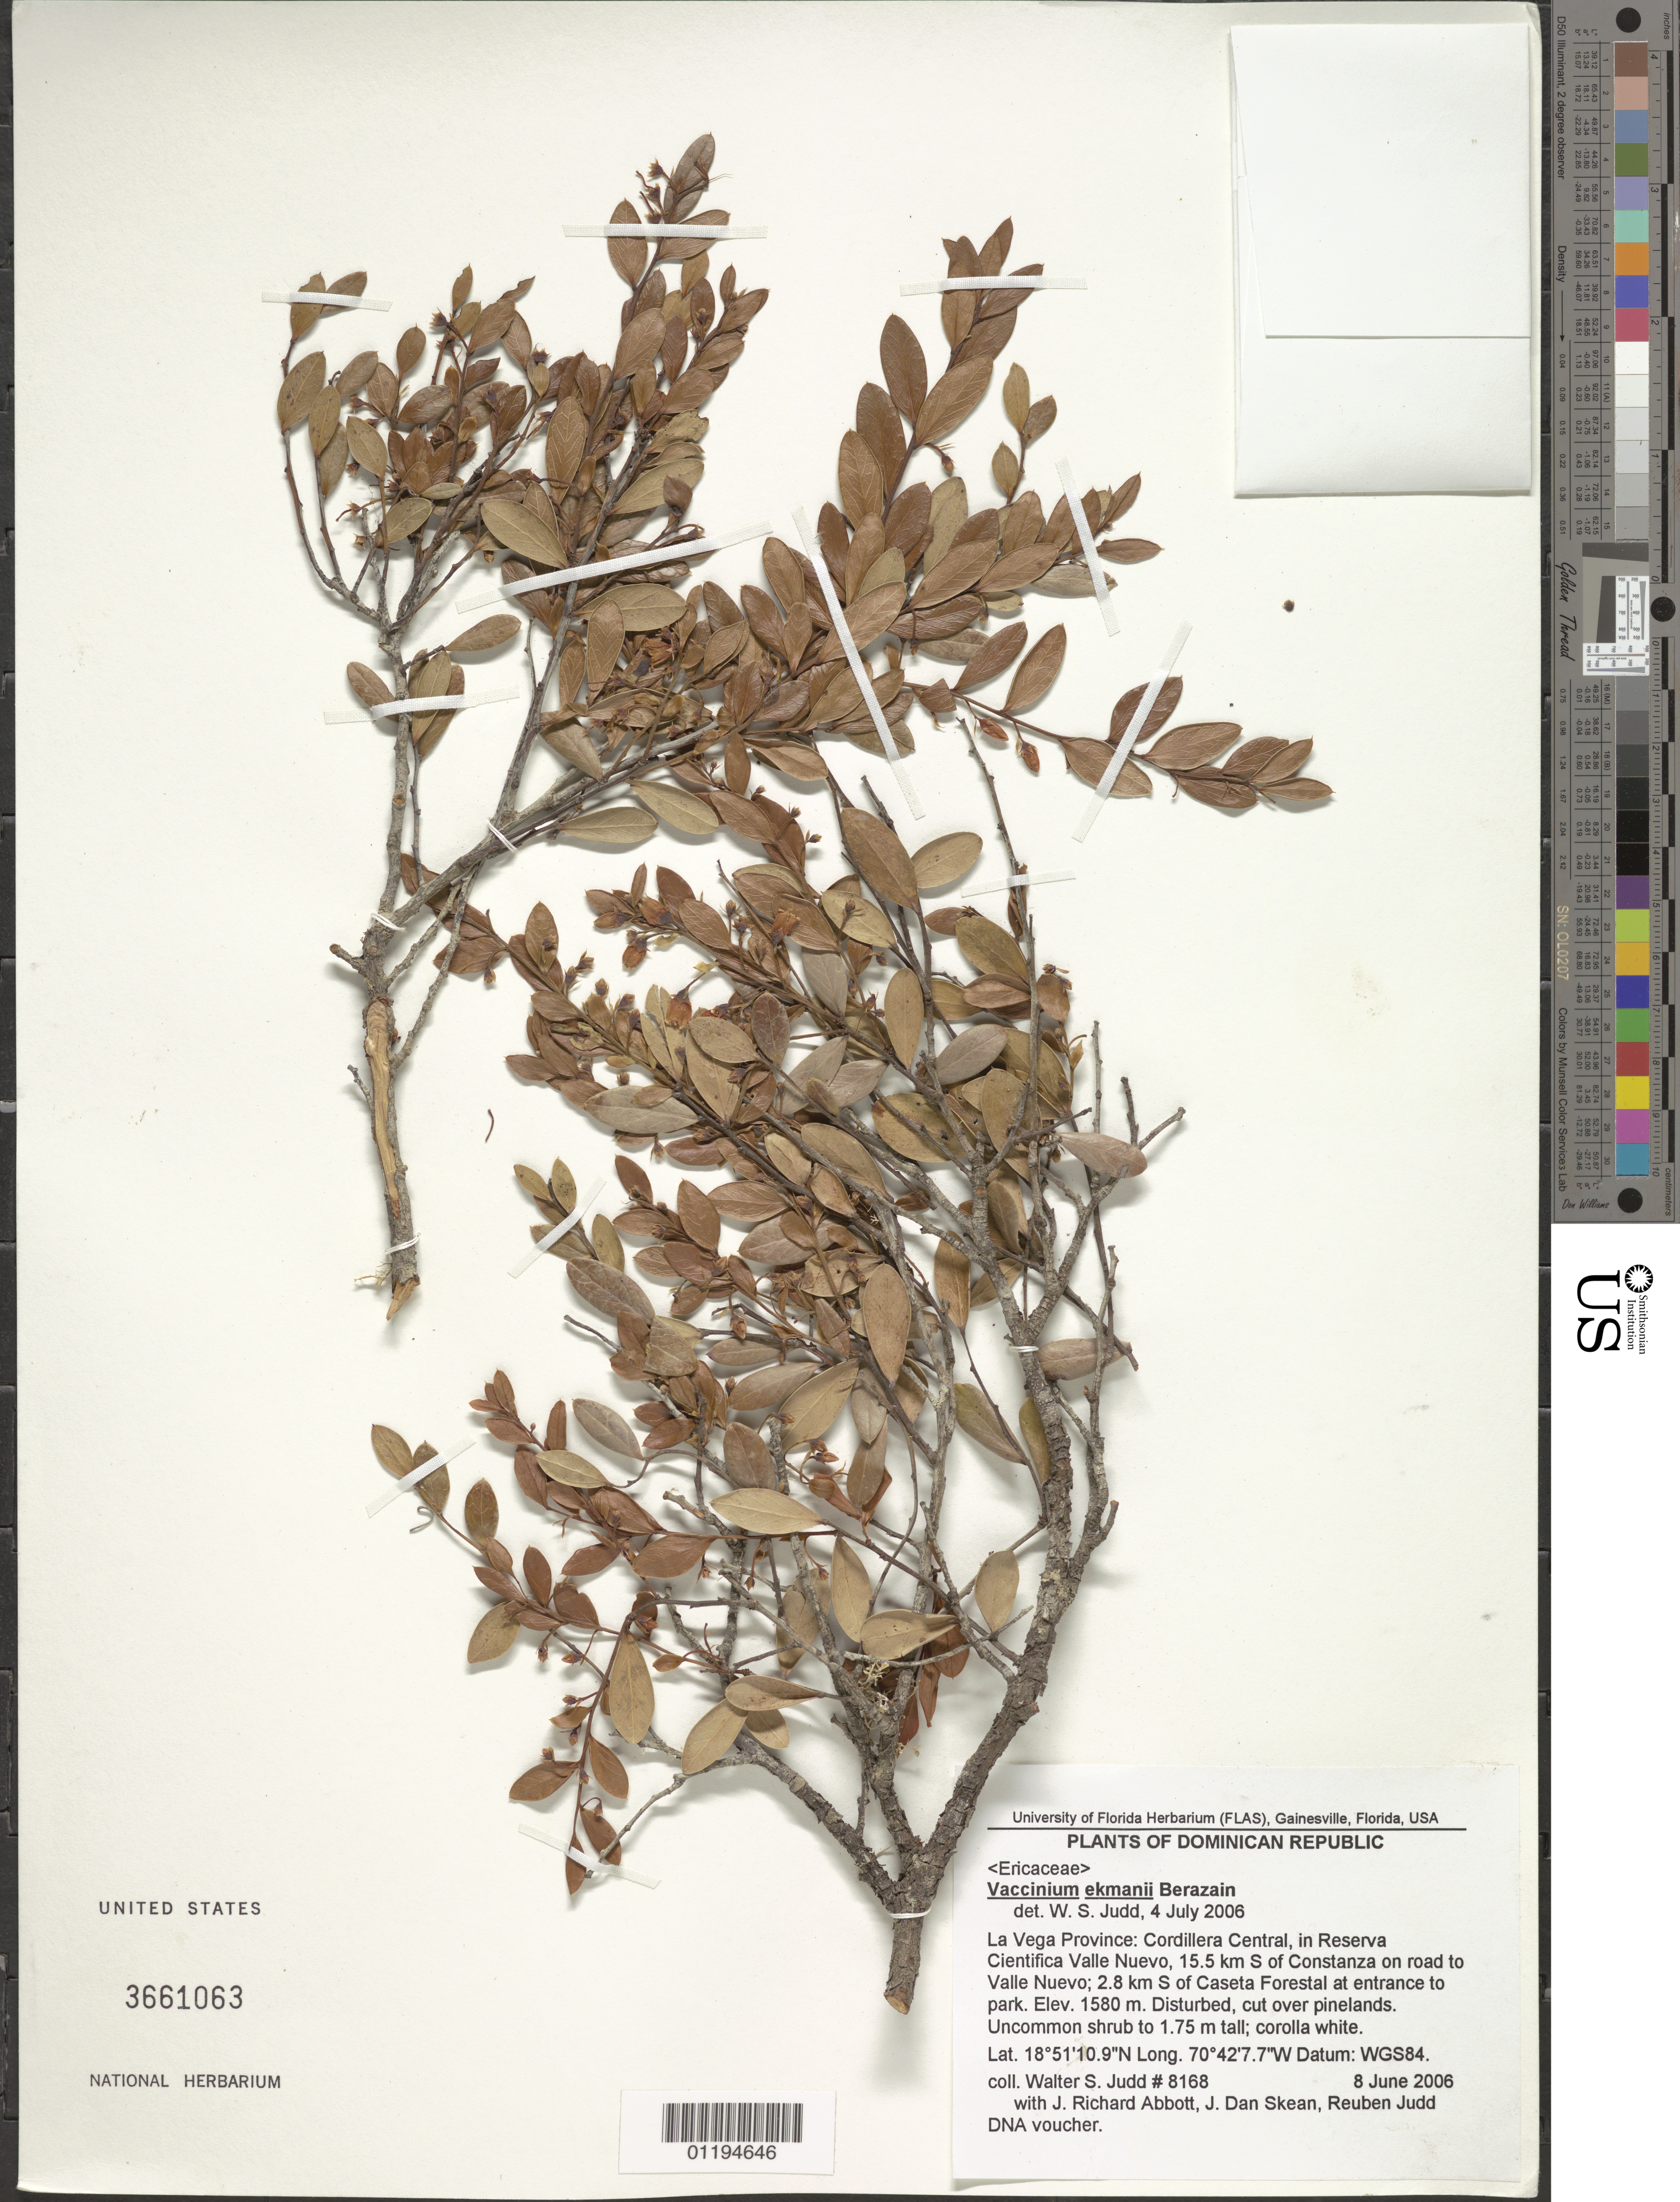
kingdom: Plantae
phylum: Tracheophyta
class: Magnoliopsida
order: Ericales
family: Ericaceae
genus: Vaccinium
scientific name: Vaccinium ekmanii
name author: R. Berazaín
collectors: W. S. Judd, J. R. Abbott, J. Skean & R. Judd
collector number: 8168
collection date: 2006-06-08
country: Dominican Republic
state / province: La Vega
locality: Valle Nuevo Scientific Reserve. 15.5km S of Constanza on road to Valle Nuevo; 2.8 km. S of Caseta Forestal at entrance to the park.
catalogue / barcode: US 3661063